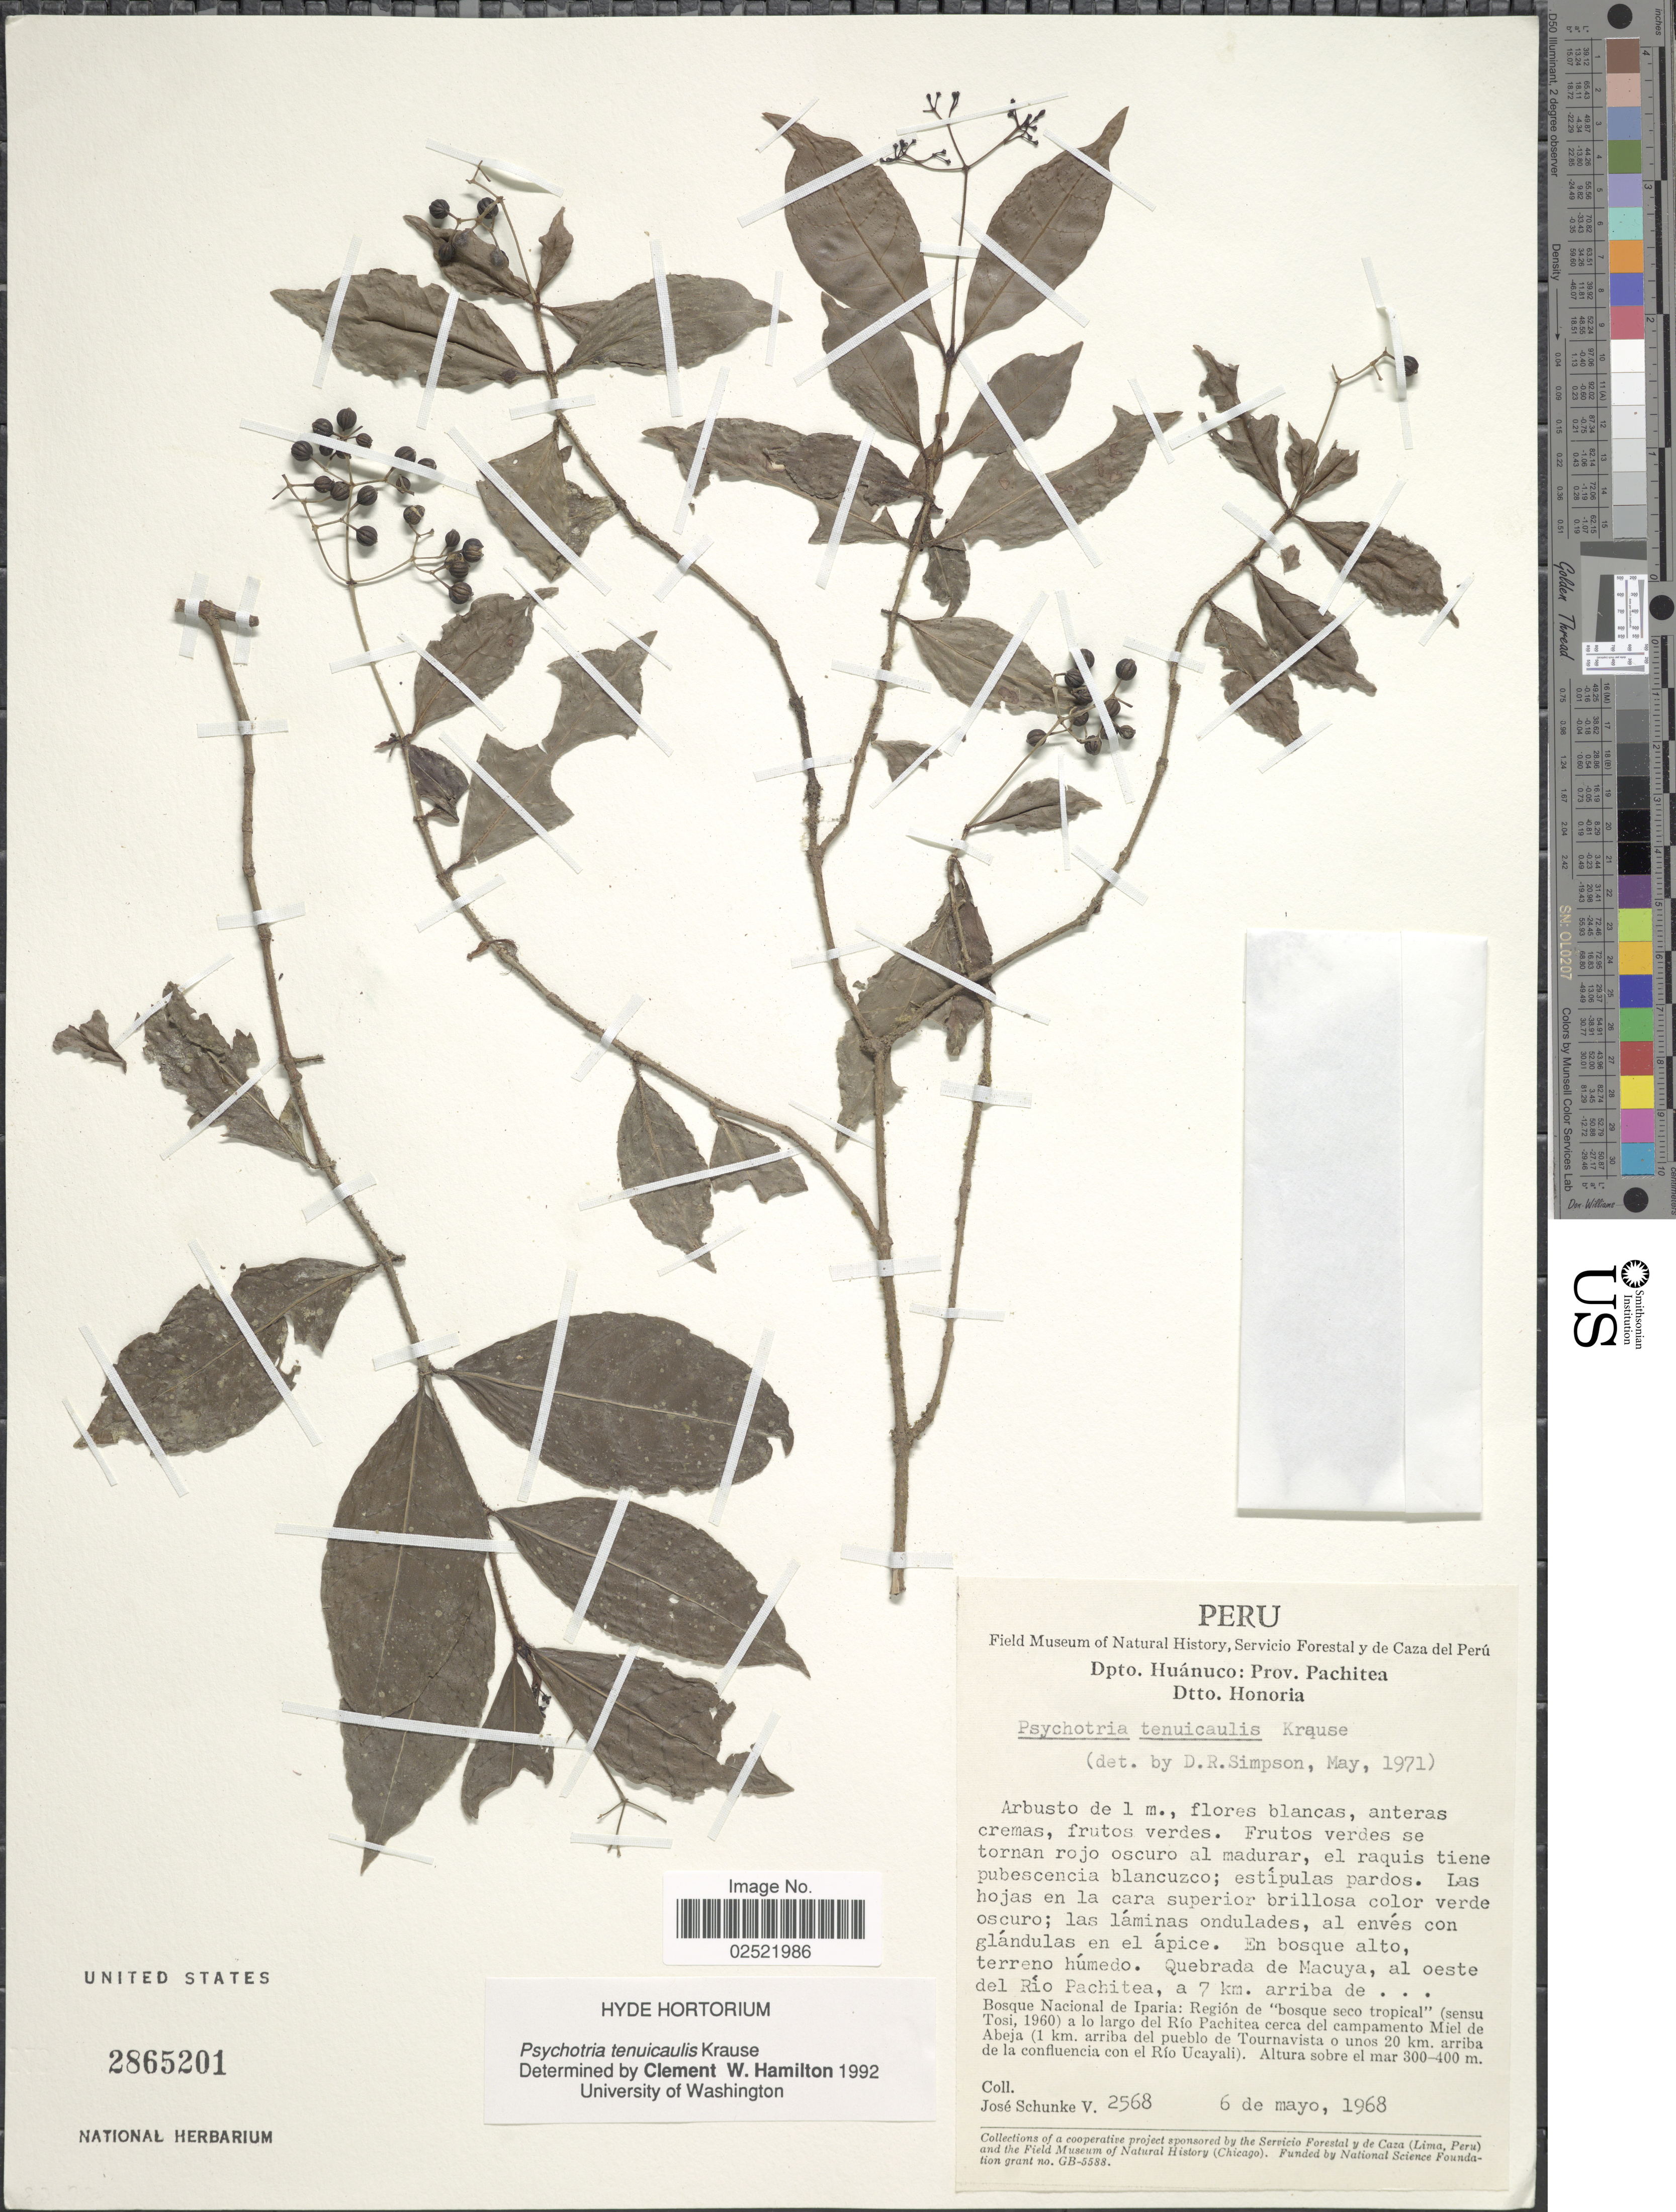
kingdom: Plantae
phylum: Tracheophyta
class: Magnoliopsida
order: Gentianales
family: Rubiaceae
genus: Psychotria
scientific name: Psychotria tenuicaulis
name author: K. Krause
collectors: J. Schunke Vigo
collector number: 2568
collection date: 1968-05-06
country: Peru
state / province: Huánuco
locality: Prov. Pachitea. Dtto. Honoria. Quebrada de Macuya, al oeste del Rio Pachitea, a 7 km. arriba de Bosque Nacional de Iapria: Region de "bsoque seco tropical" a lo largo del Rio Pachitea cerca del campamento Miel de Abejqa (1 km. arriba del pueblo de Tournavista o unos 20 km. arriba de la confluencia con el Rio Ucayali)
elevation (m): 300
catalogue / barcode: US 2865201